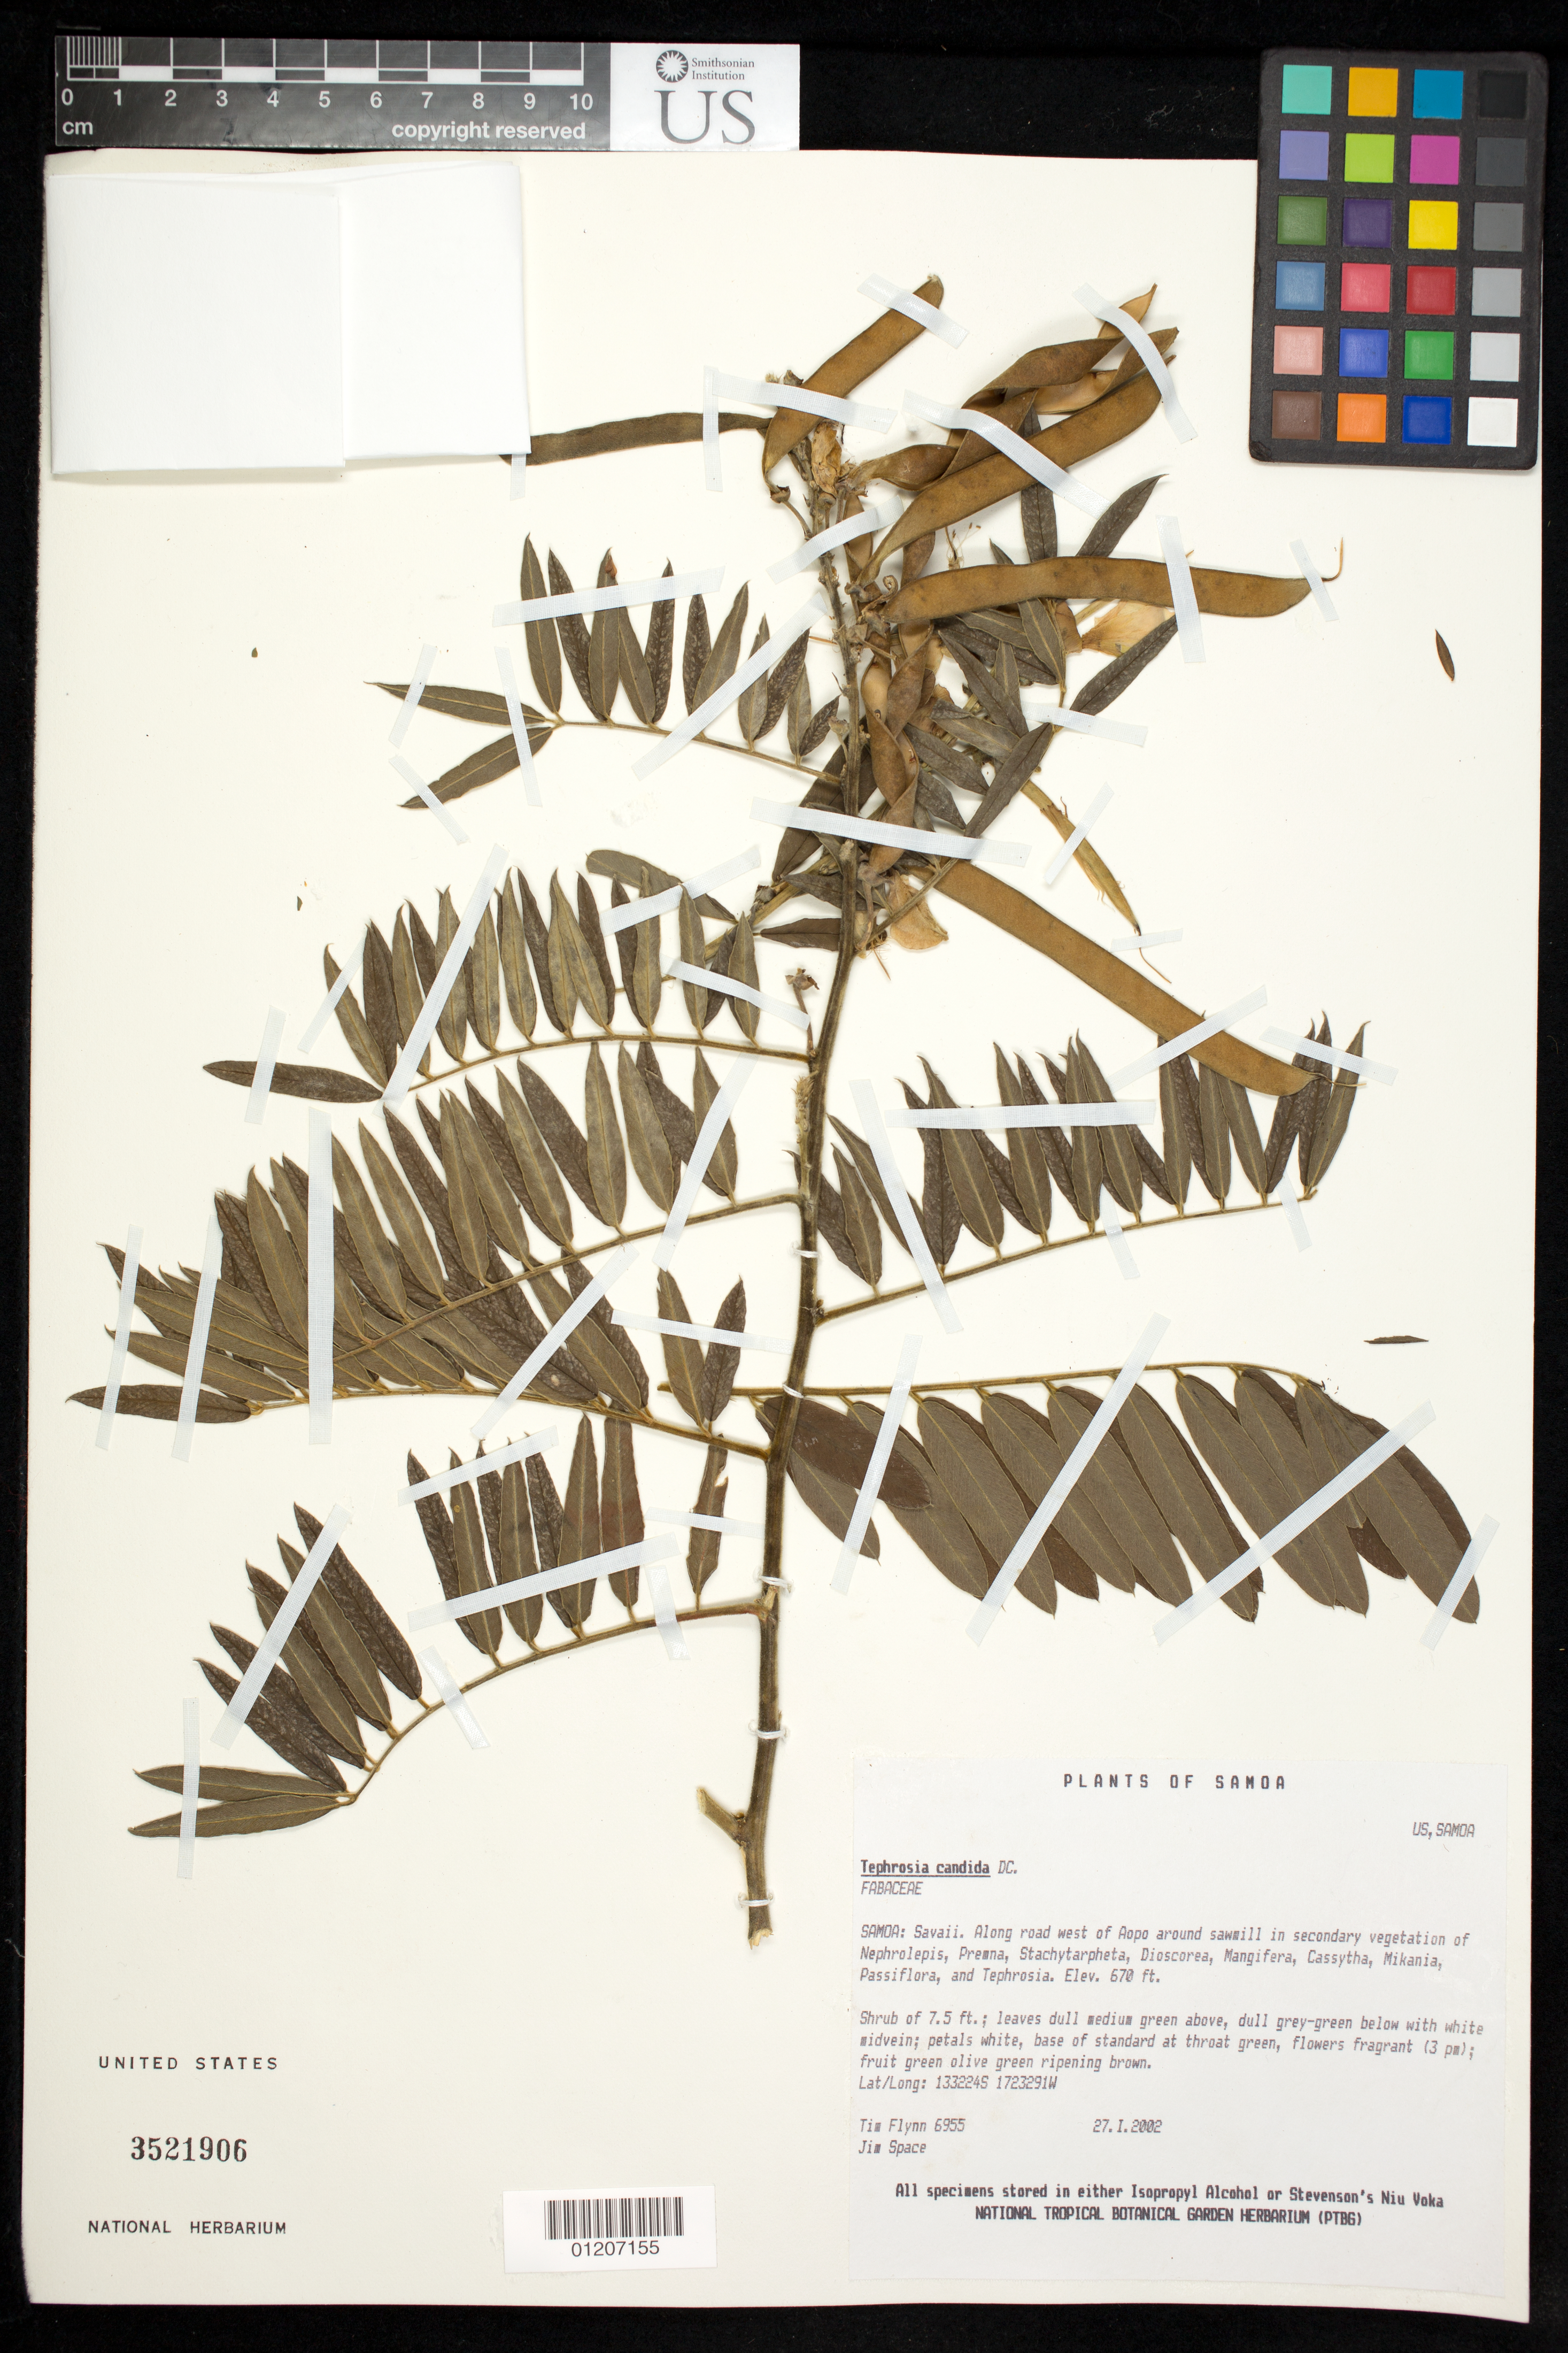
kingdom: Plantae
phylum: Tracheophyta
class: Magnoliopsida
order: Fabales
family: Fabaceae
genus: Tephrosia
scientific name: Tephrosia candida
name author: DC.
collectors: T. W. Flynn & J. Space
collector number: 6955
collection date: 2002-01-27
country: Samoa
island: Savai'i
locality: Along road west of Aopo around sawmill.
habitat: Secondary vegetation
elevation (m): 204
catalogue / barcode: US 3521906